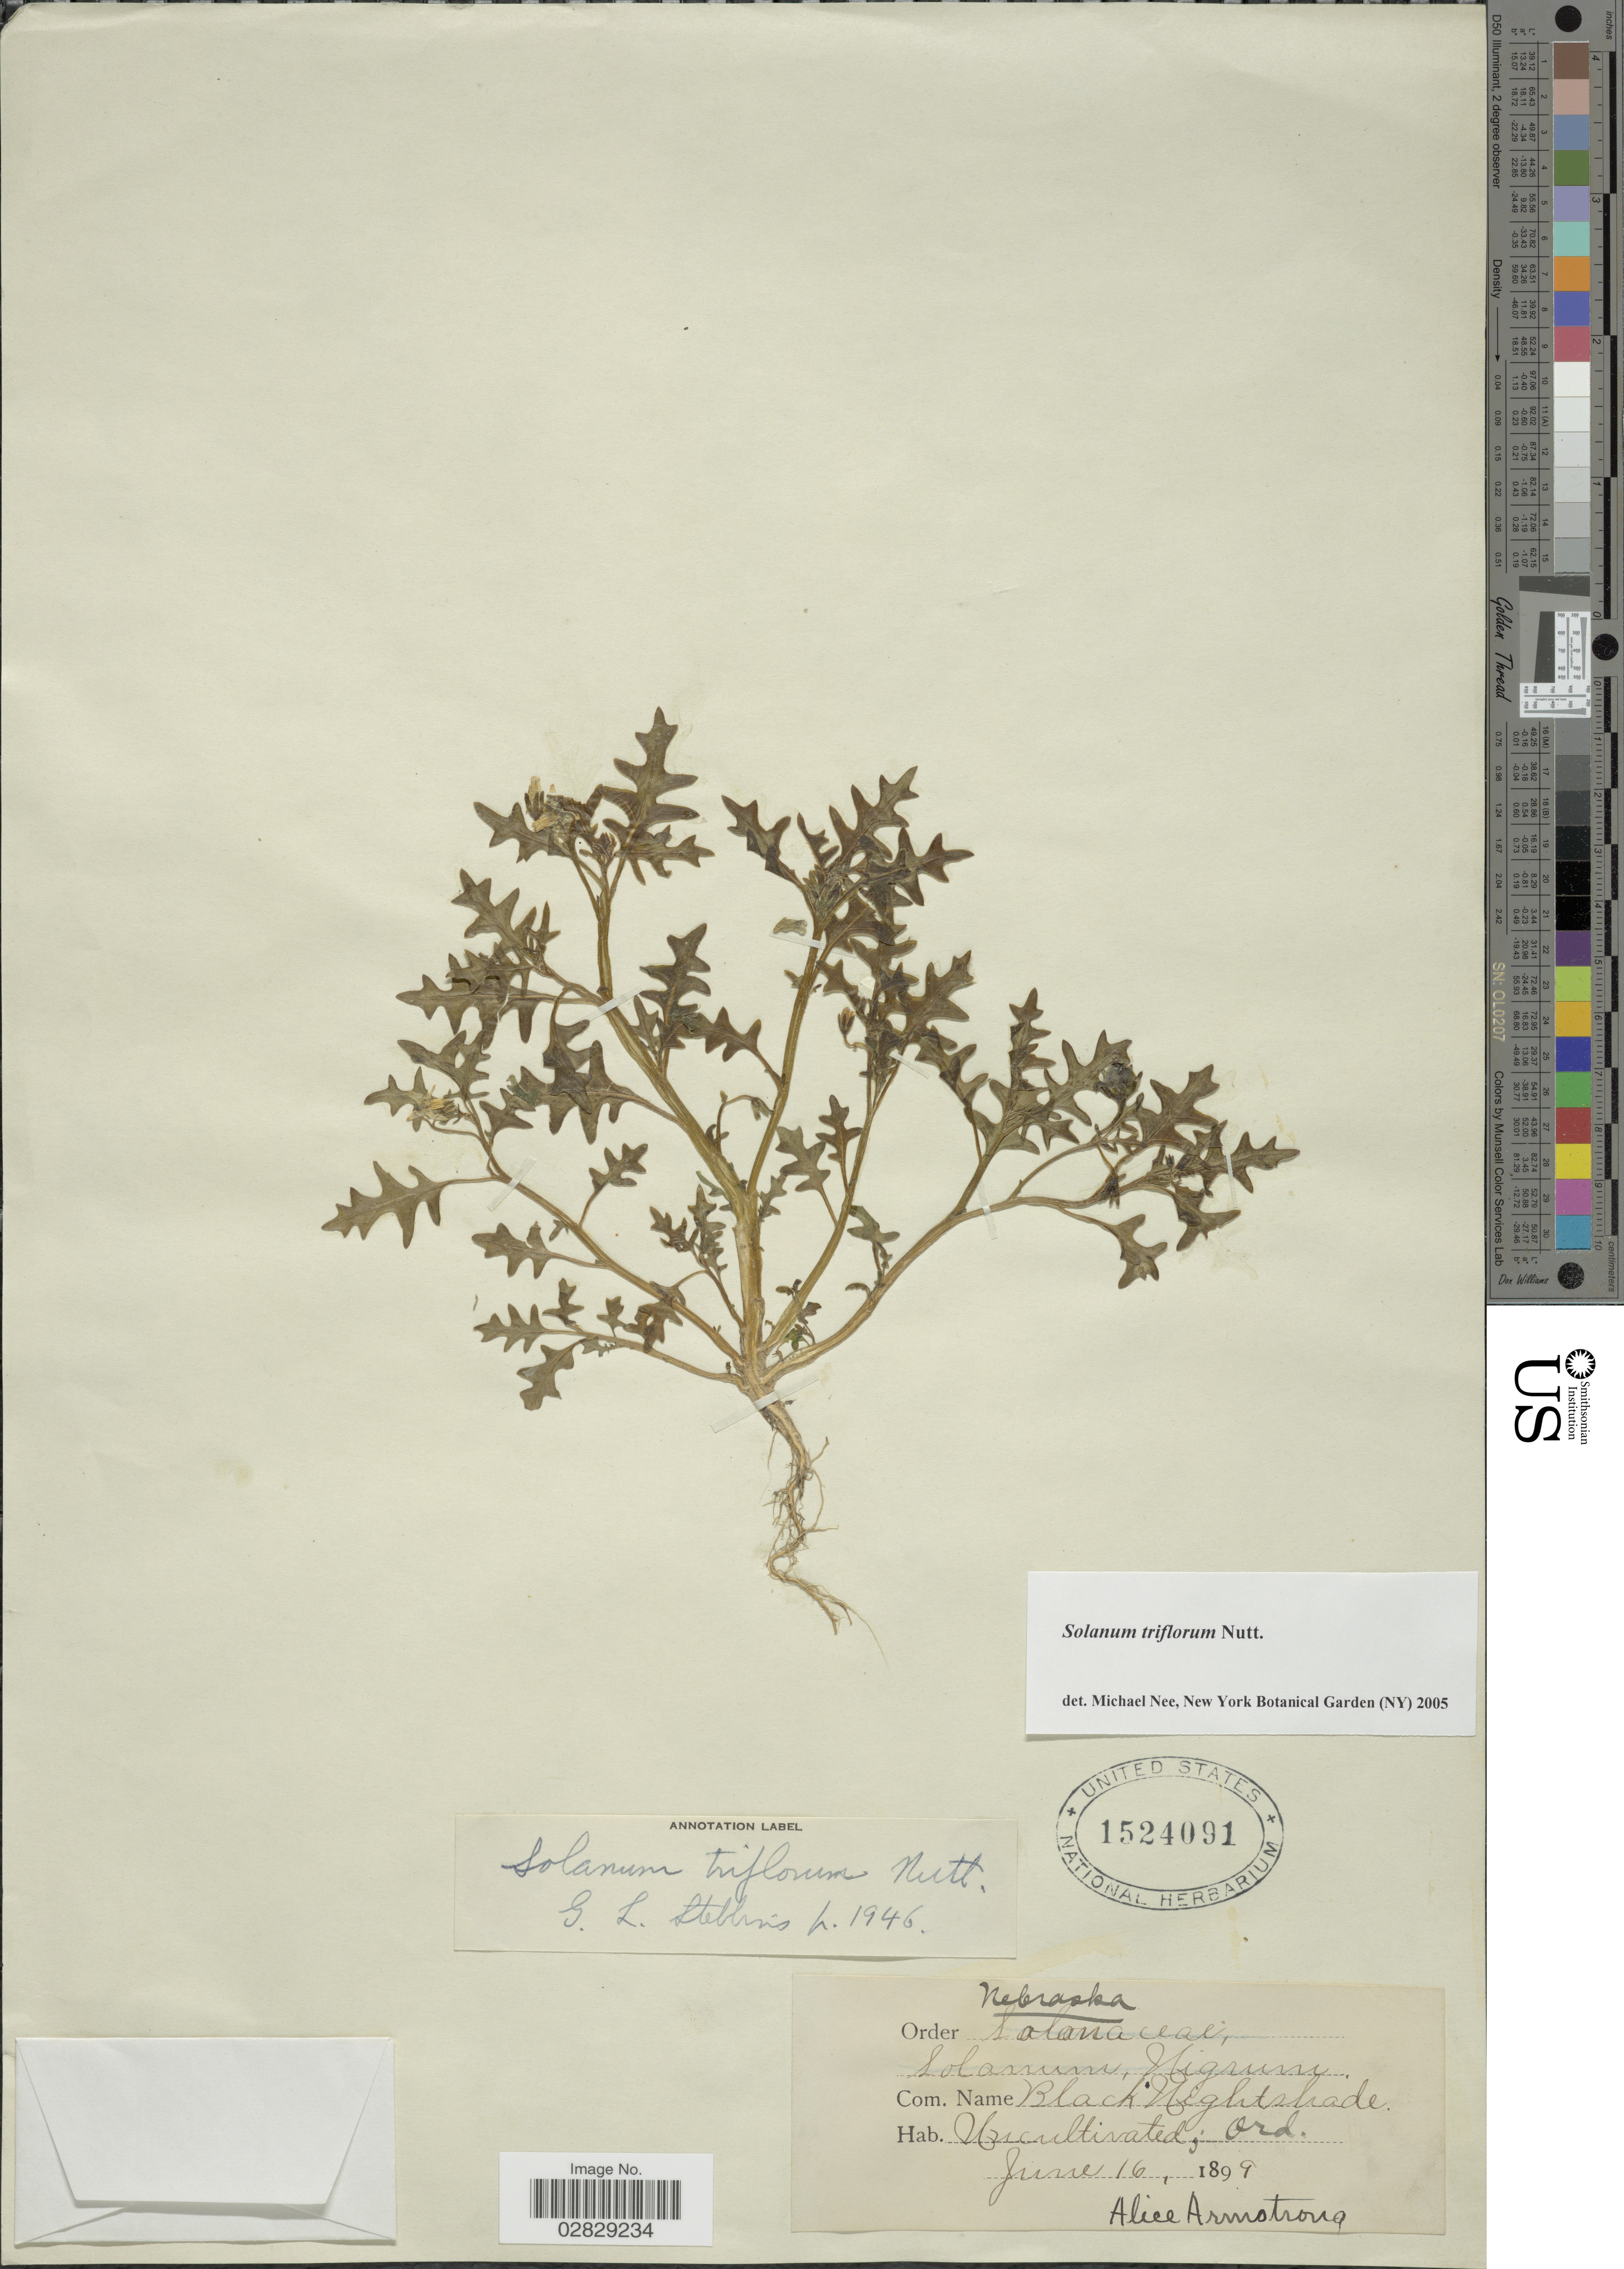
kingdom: Plantae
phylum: Tracheophyta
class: Magnoliopsida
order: Solanales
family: Solanaceae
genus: Solanum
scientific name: Solanum triflorum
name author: Nutt.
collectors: A. Armstrong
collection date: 1899-06-16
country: United States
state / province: Nebraska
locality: Ord. [unsure placement]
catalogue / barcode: US 1524091